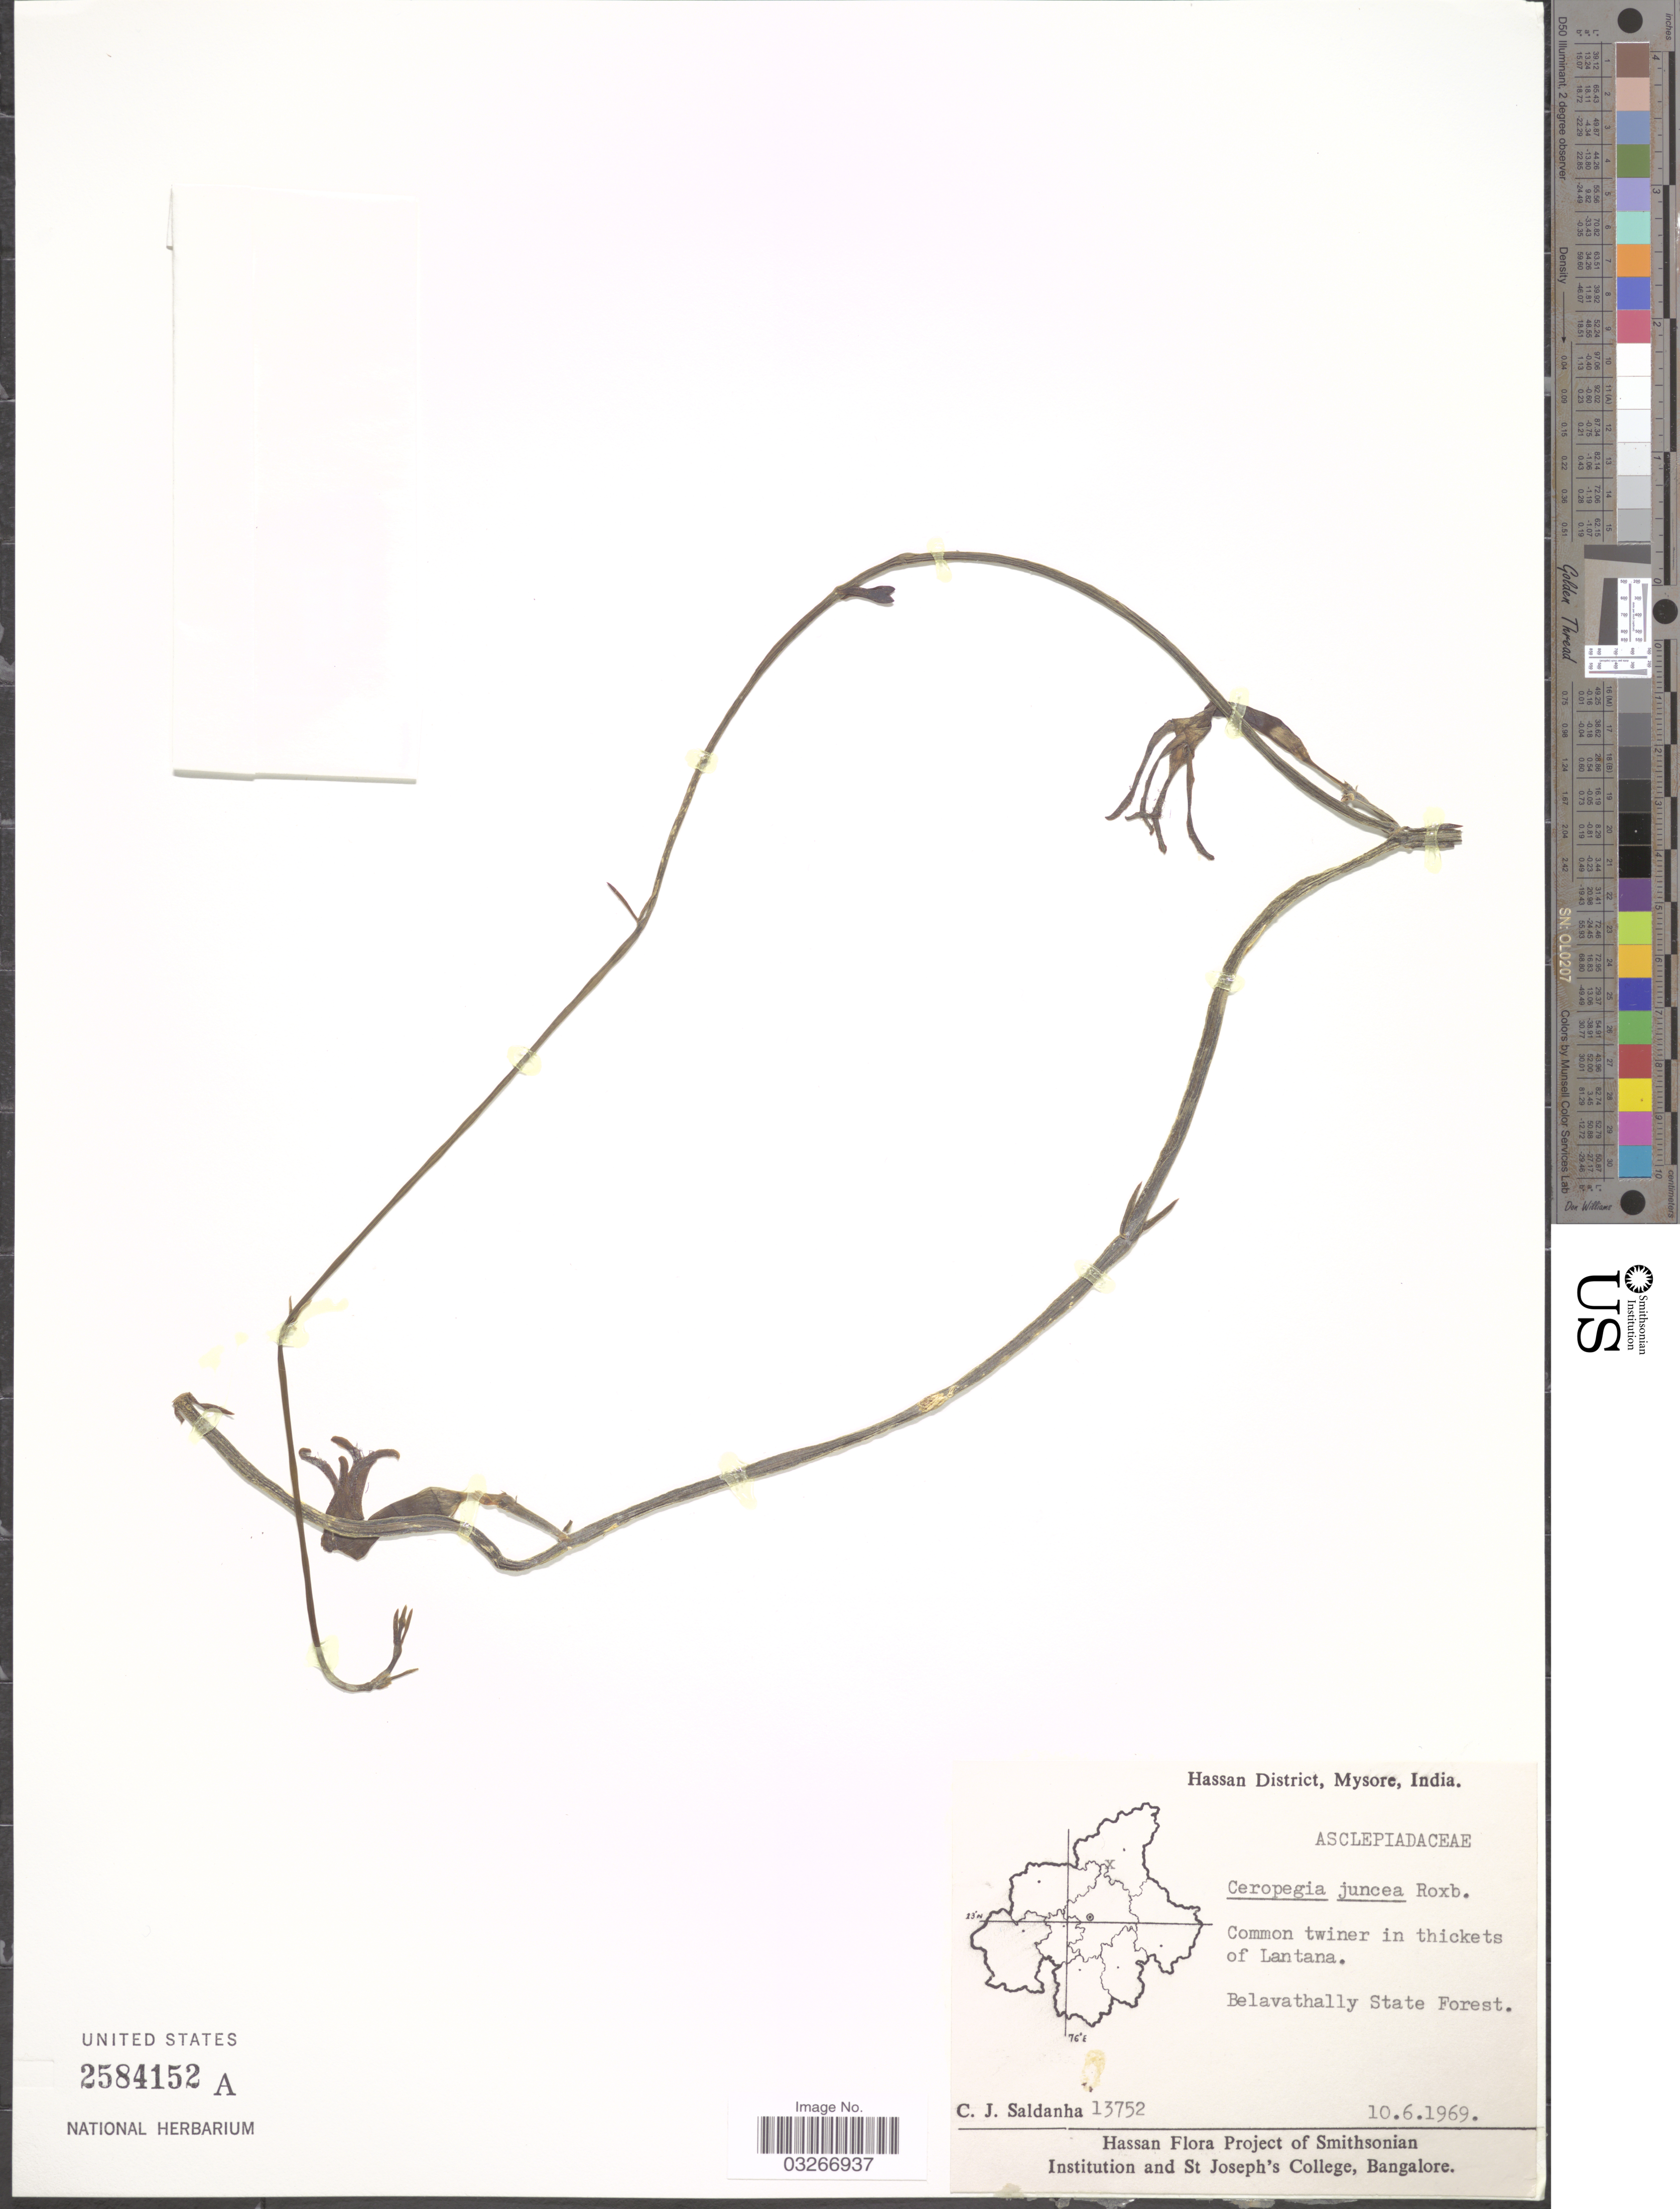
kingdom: Plantae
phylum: Tracheophyta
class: Magnoliopsida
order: Gentianales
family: Apocynaceae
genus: Ceropegia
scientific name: Ceropegia juncea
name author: Roxb.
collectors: C. J. Saldanha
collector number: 13752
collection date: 1969-06-10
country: India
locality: Hassan District, Mysore. In thickets of Lantana. Balavathally State Forest.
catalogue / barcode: US 2584152A